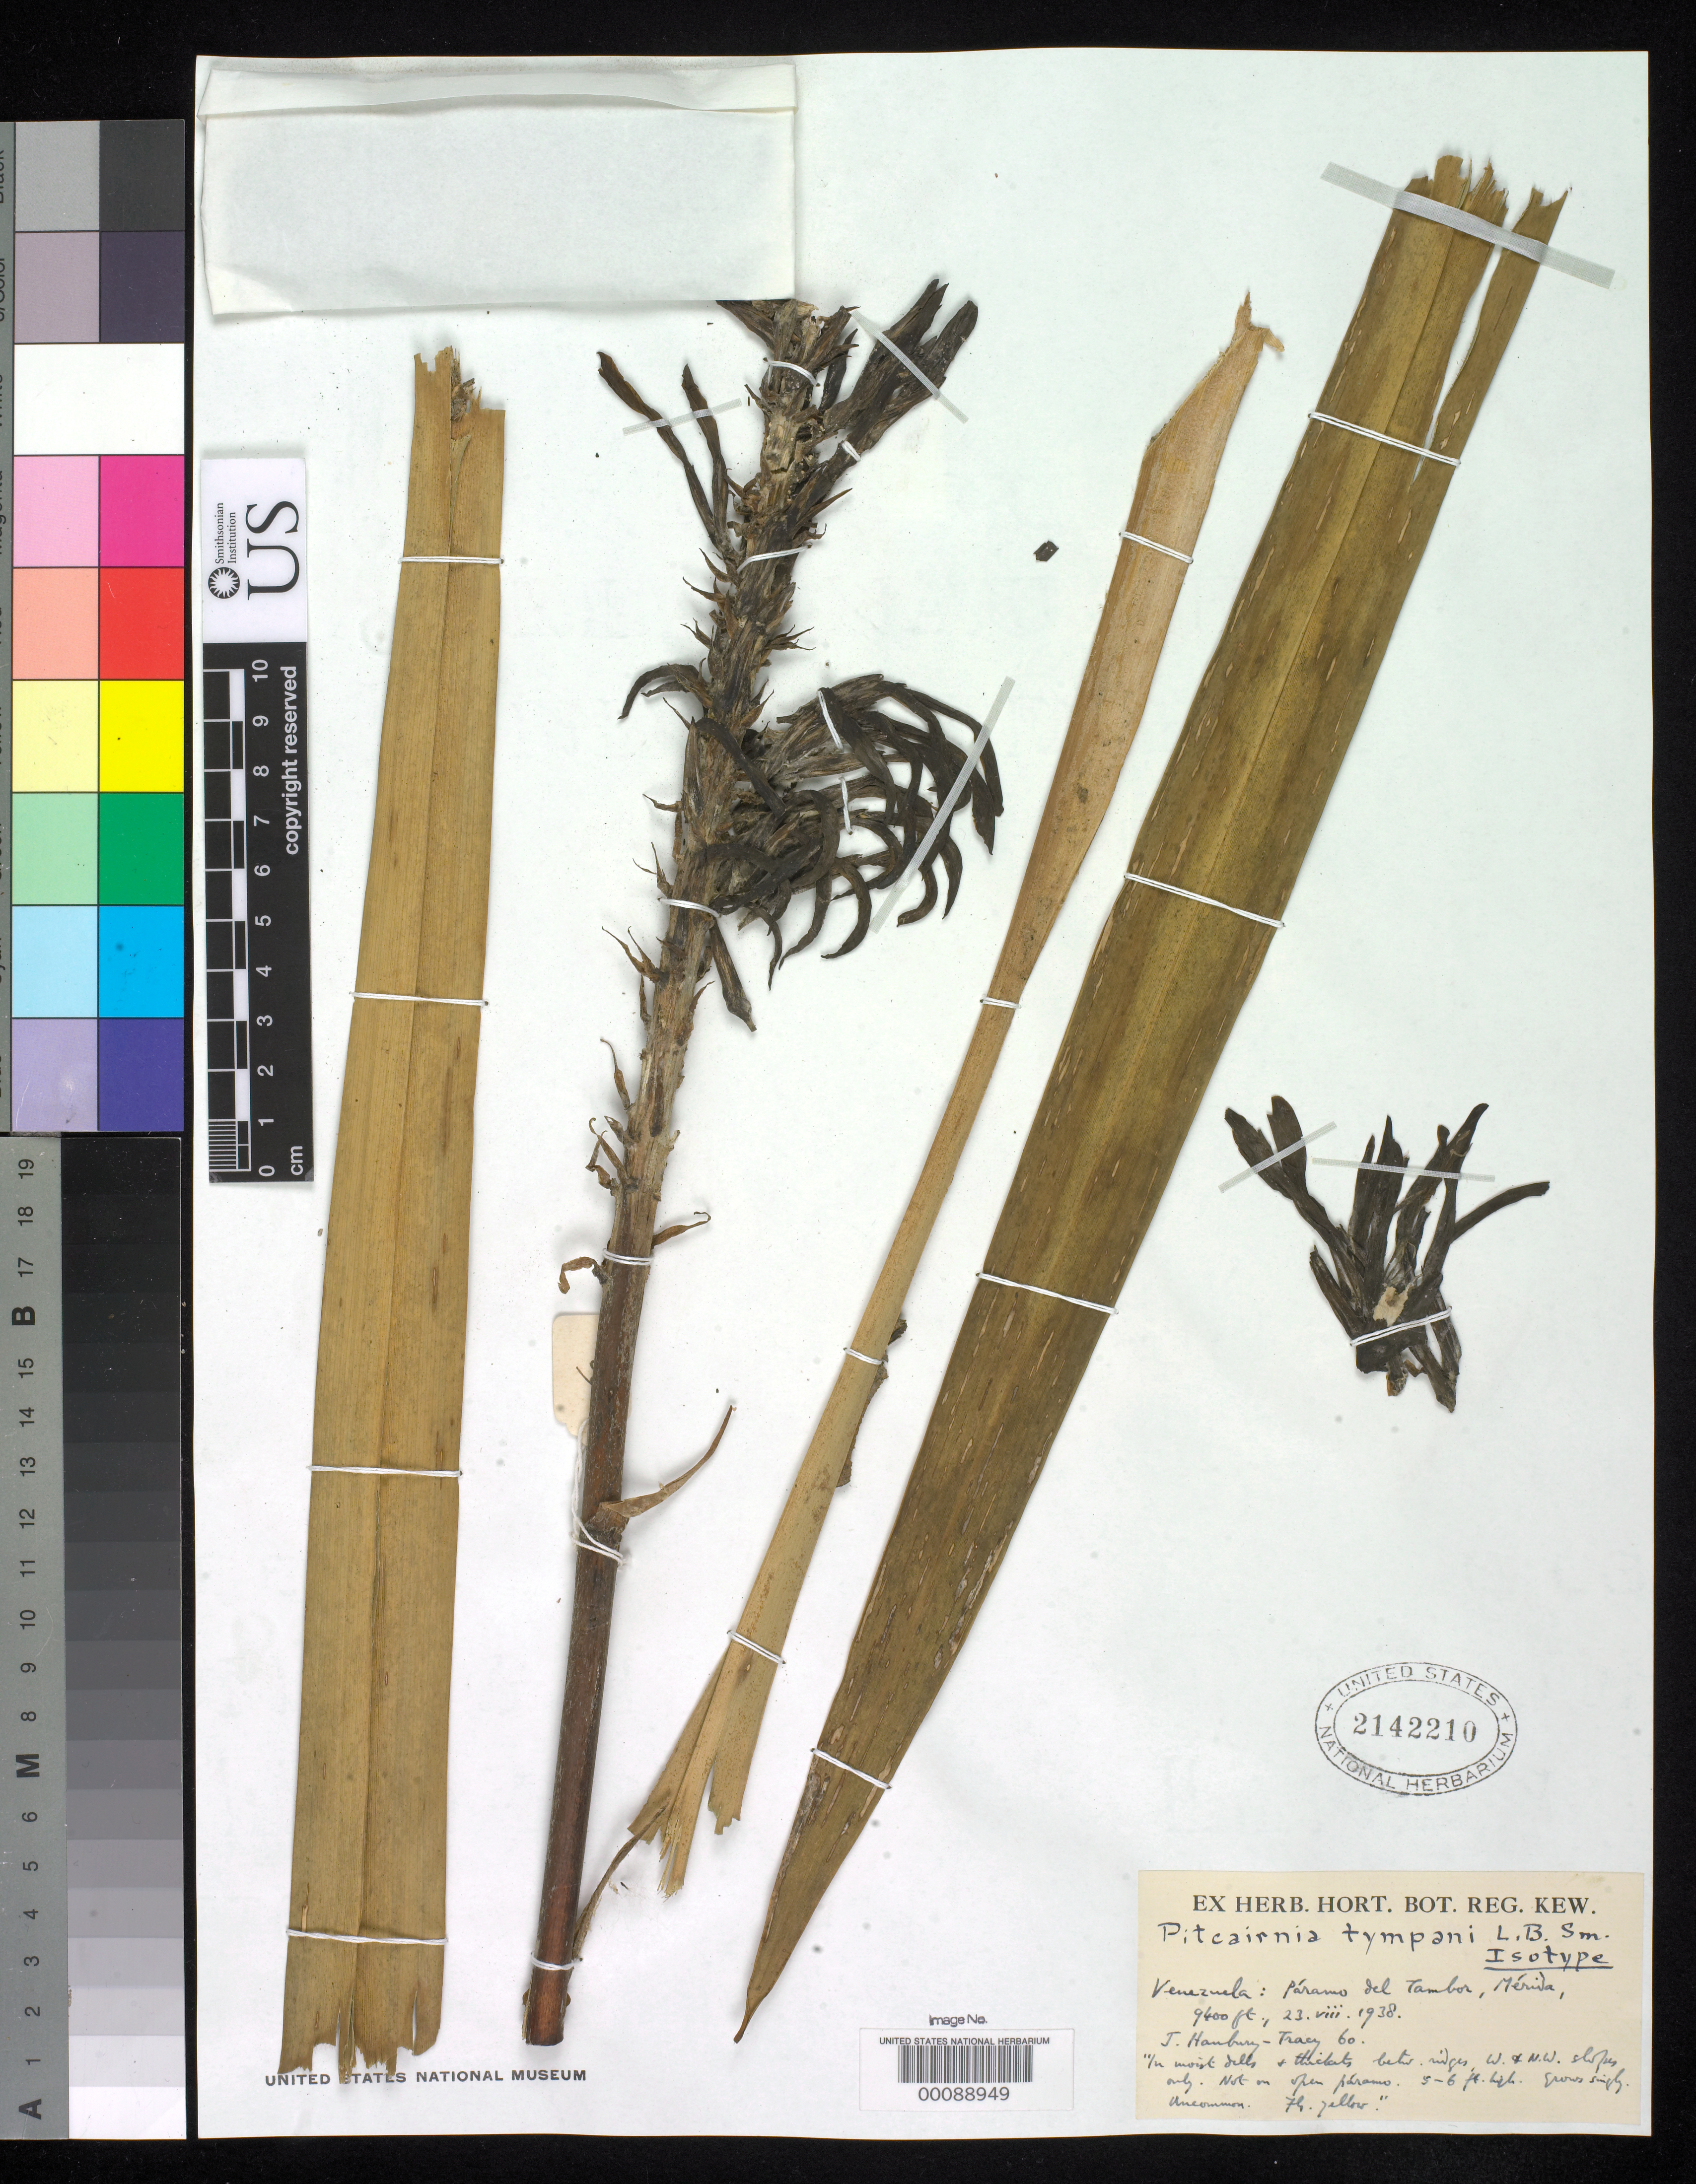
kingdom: Plantae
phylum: Tracheophyta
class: Liliopsida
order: Poales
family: Bromeliaceae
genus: Pitcairnia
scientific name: Pitcairnia tympani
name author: L.B. Sm.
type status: Isotype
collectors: J. Hanbury-Tracy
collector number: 60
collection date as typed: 23 Aug 1938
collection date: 1938-08-23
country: Venezuela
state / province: Mérida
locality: Paramo del Tambor.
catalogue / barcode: US 2142210